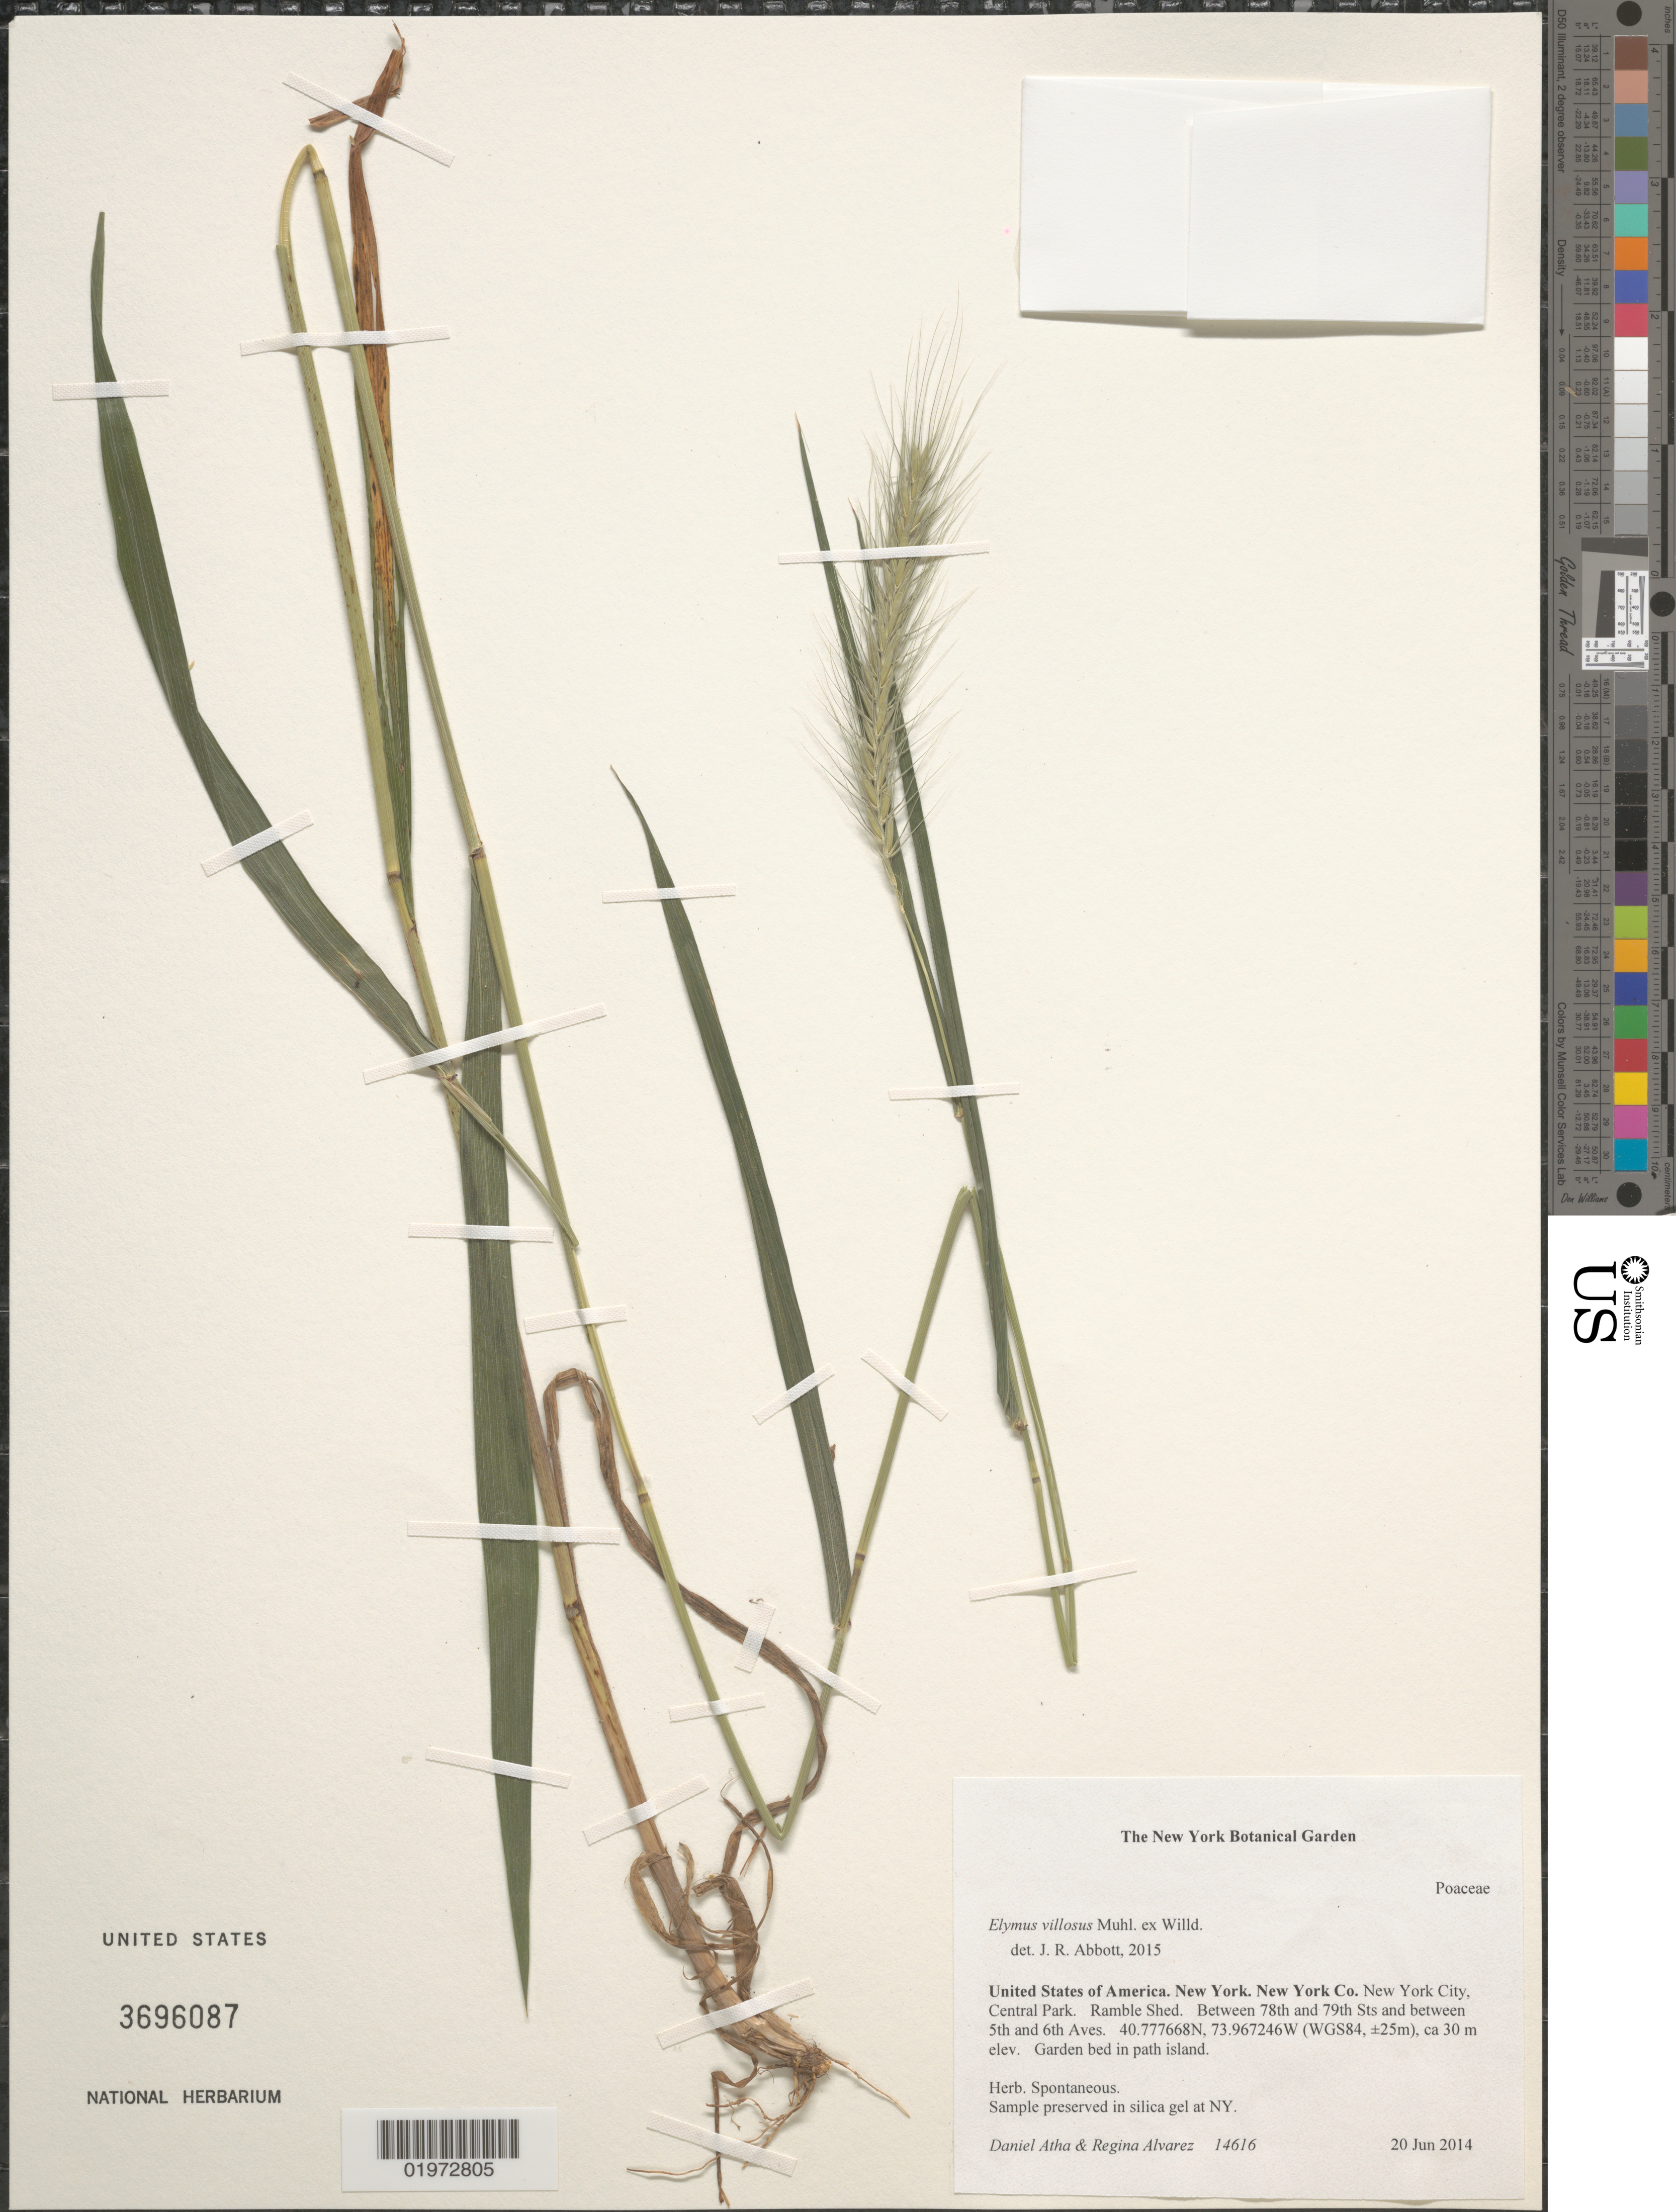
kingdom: Plantae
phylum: Tracheophyta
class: Liliopsida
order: Poales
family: Poaceae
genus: Elymus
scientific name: Elymus villosus var. arkansanus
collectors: D. Atha & R. Álvarez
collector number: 14616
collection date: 2014-06-20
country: United States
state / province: New York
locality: New York Co. New York City, Central Park. Ramble Shed. Between 78th and 79th Sts and between 5th and 6th Aves. (WGS84, ±25m). Garden bed in path island.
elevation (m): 30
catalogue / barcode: US 3696087